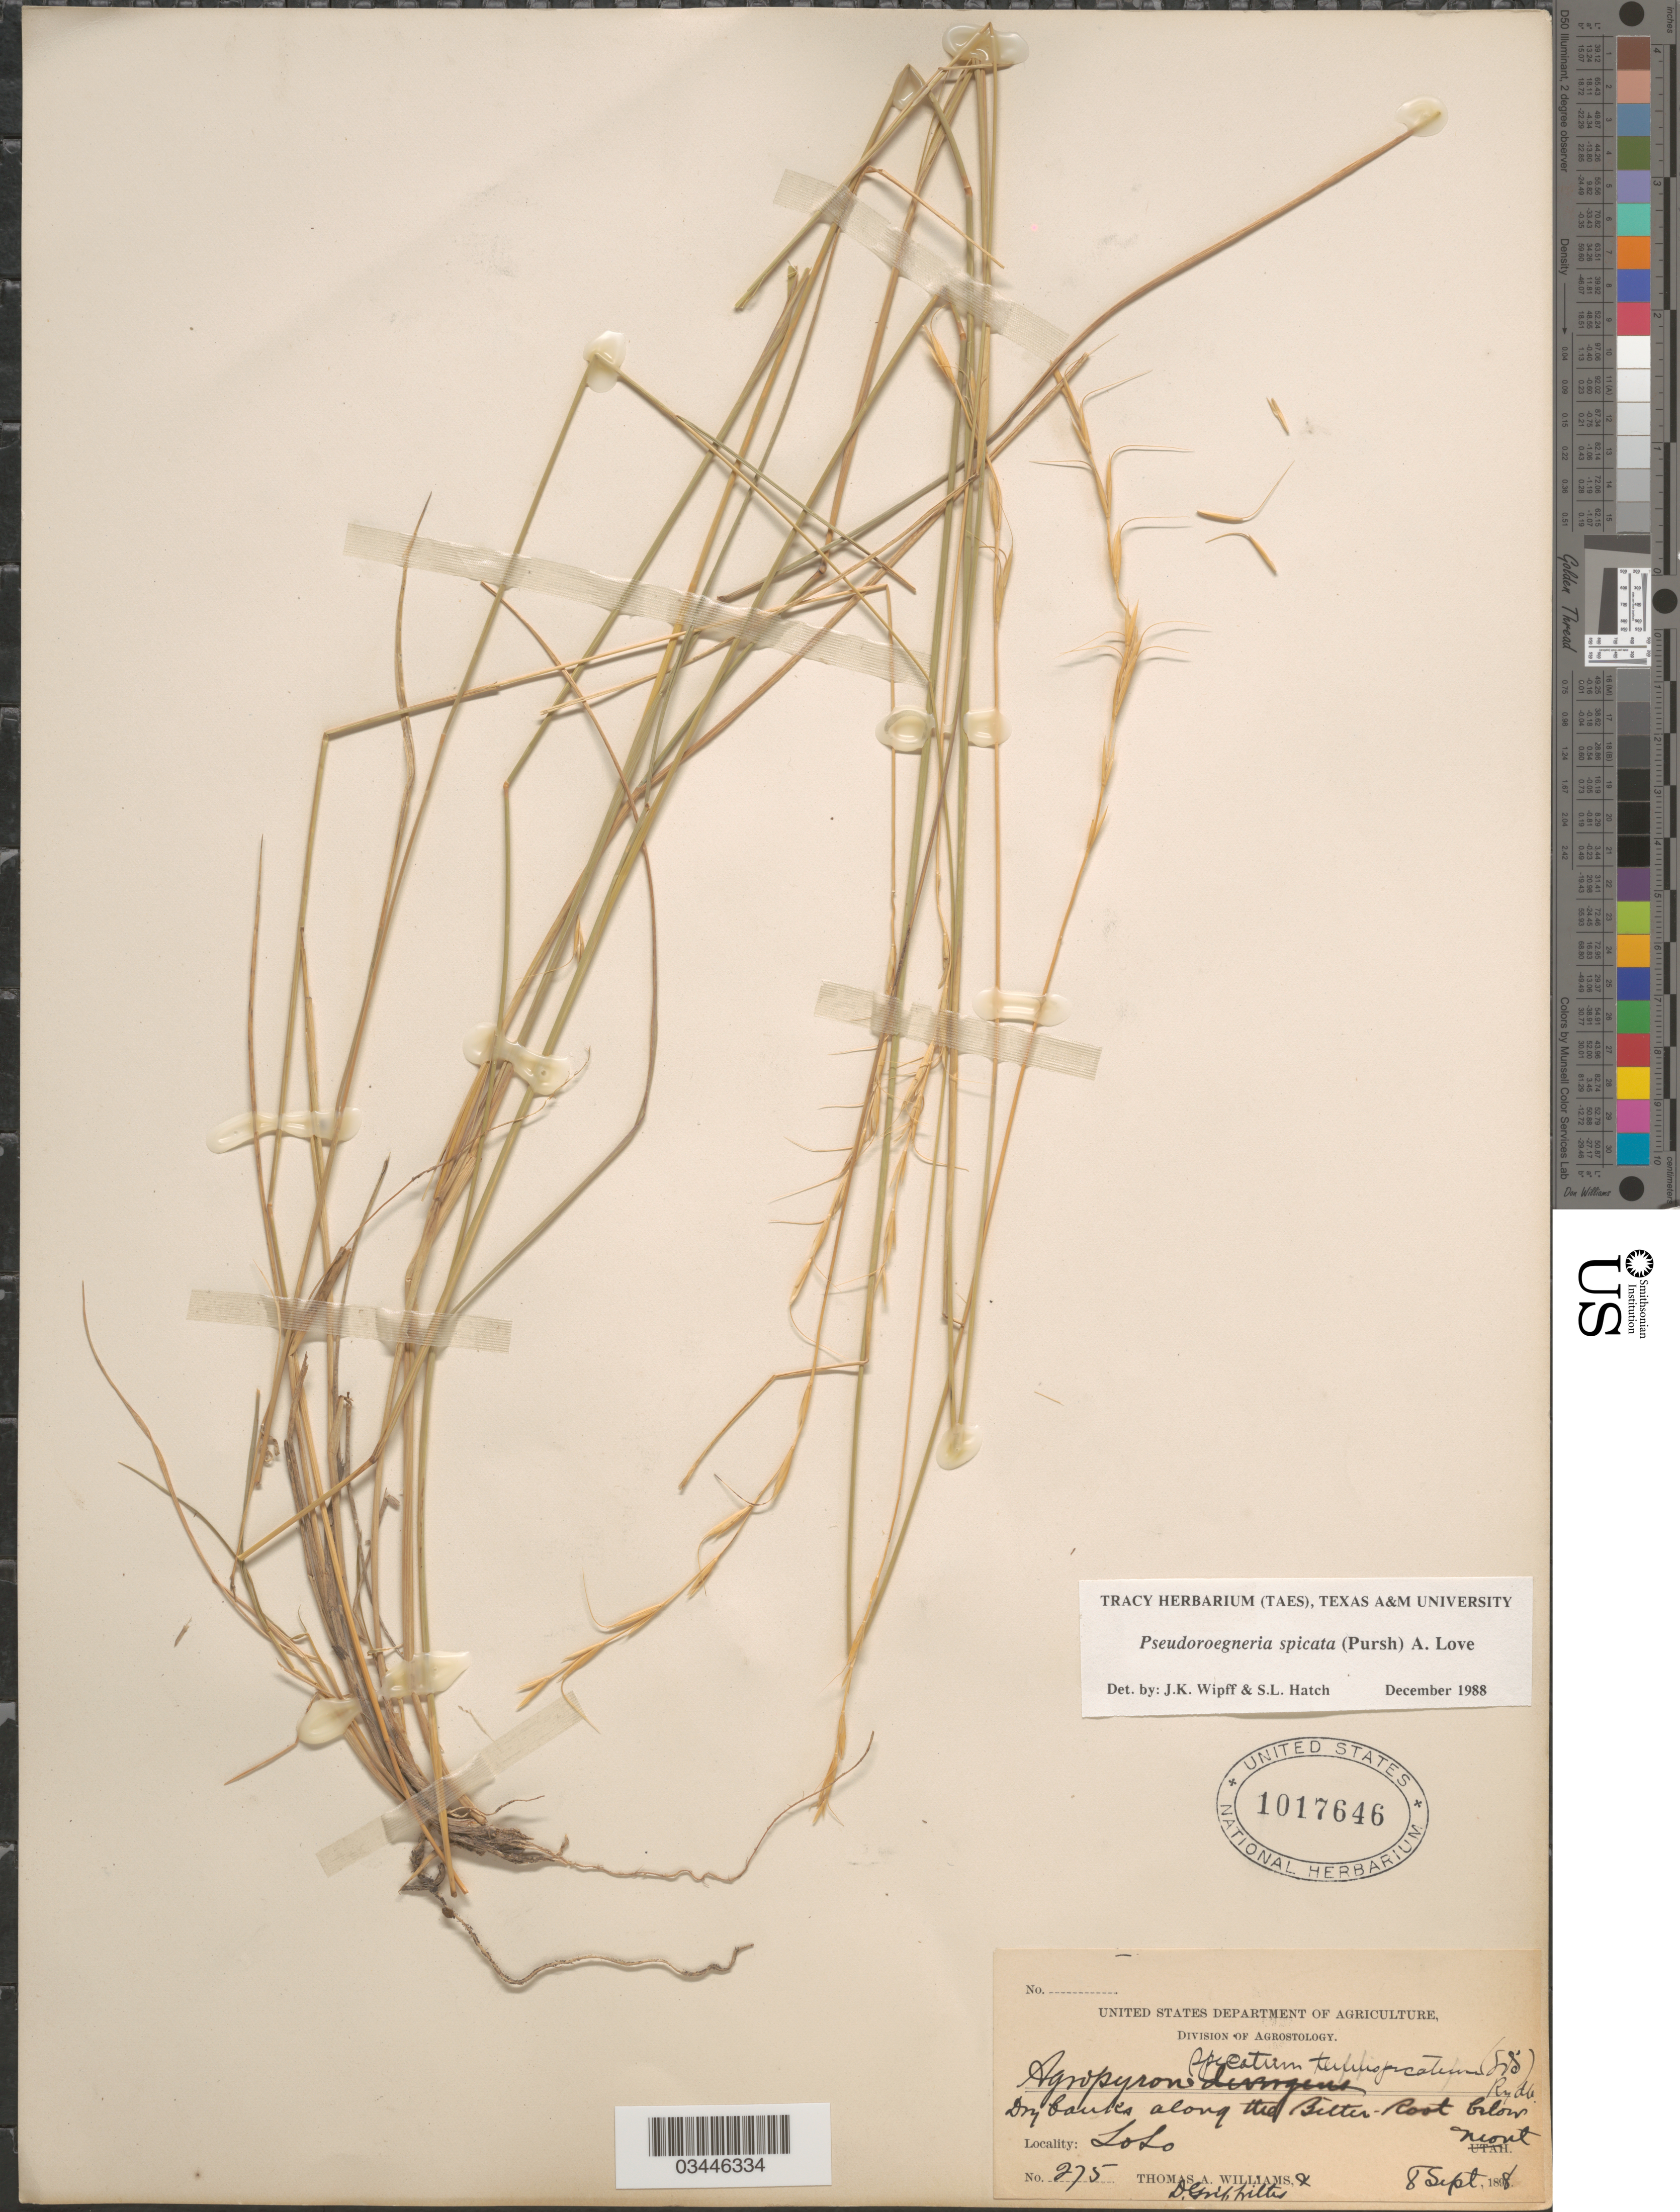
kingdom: Plantae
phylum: Tracheophyta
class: Liliopsida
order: Poales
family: Poaceae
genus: Pseudoroegneria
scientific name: Pseudoroegneria spicata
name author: (Pursh) Á. Löve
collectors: T. A. Williams & D. Griffiths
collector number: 275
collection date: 1898-09-08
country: United States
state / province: Montana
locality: Dry banks along the Bitter - Root below Lolo.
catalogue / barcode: US 1017646